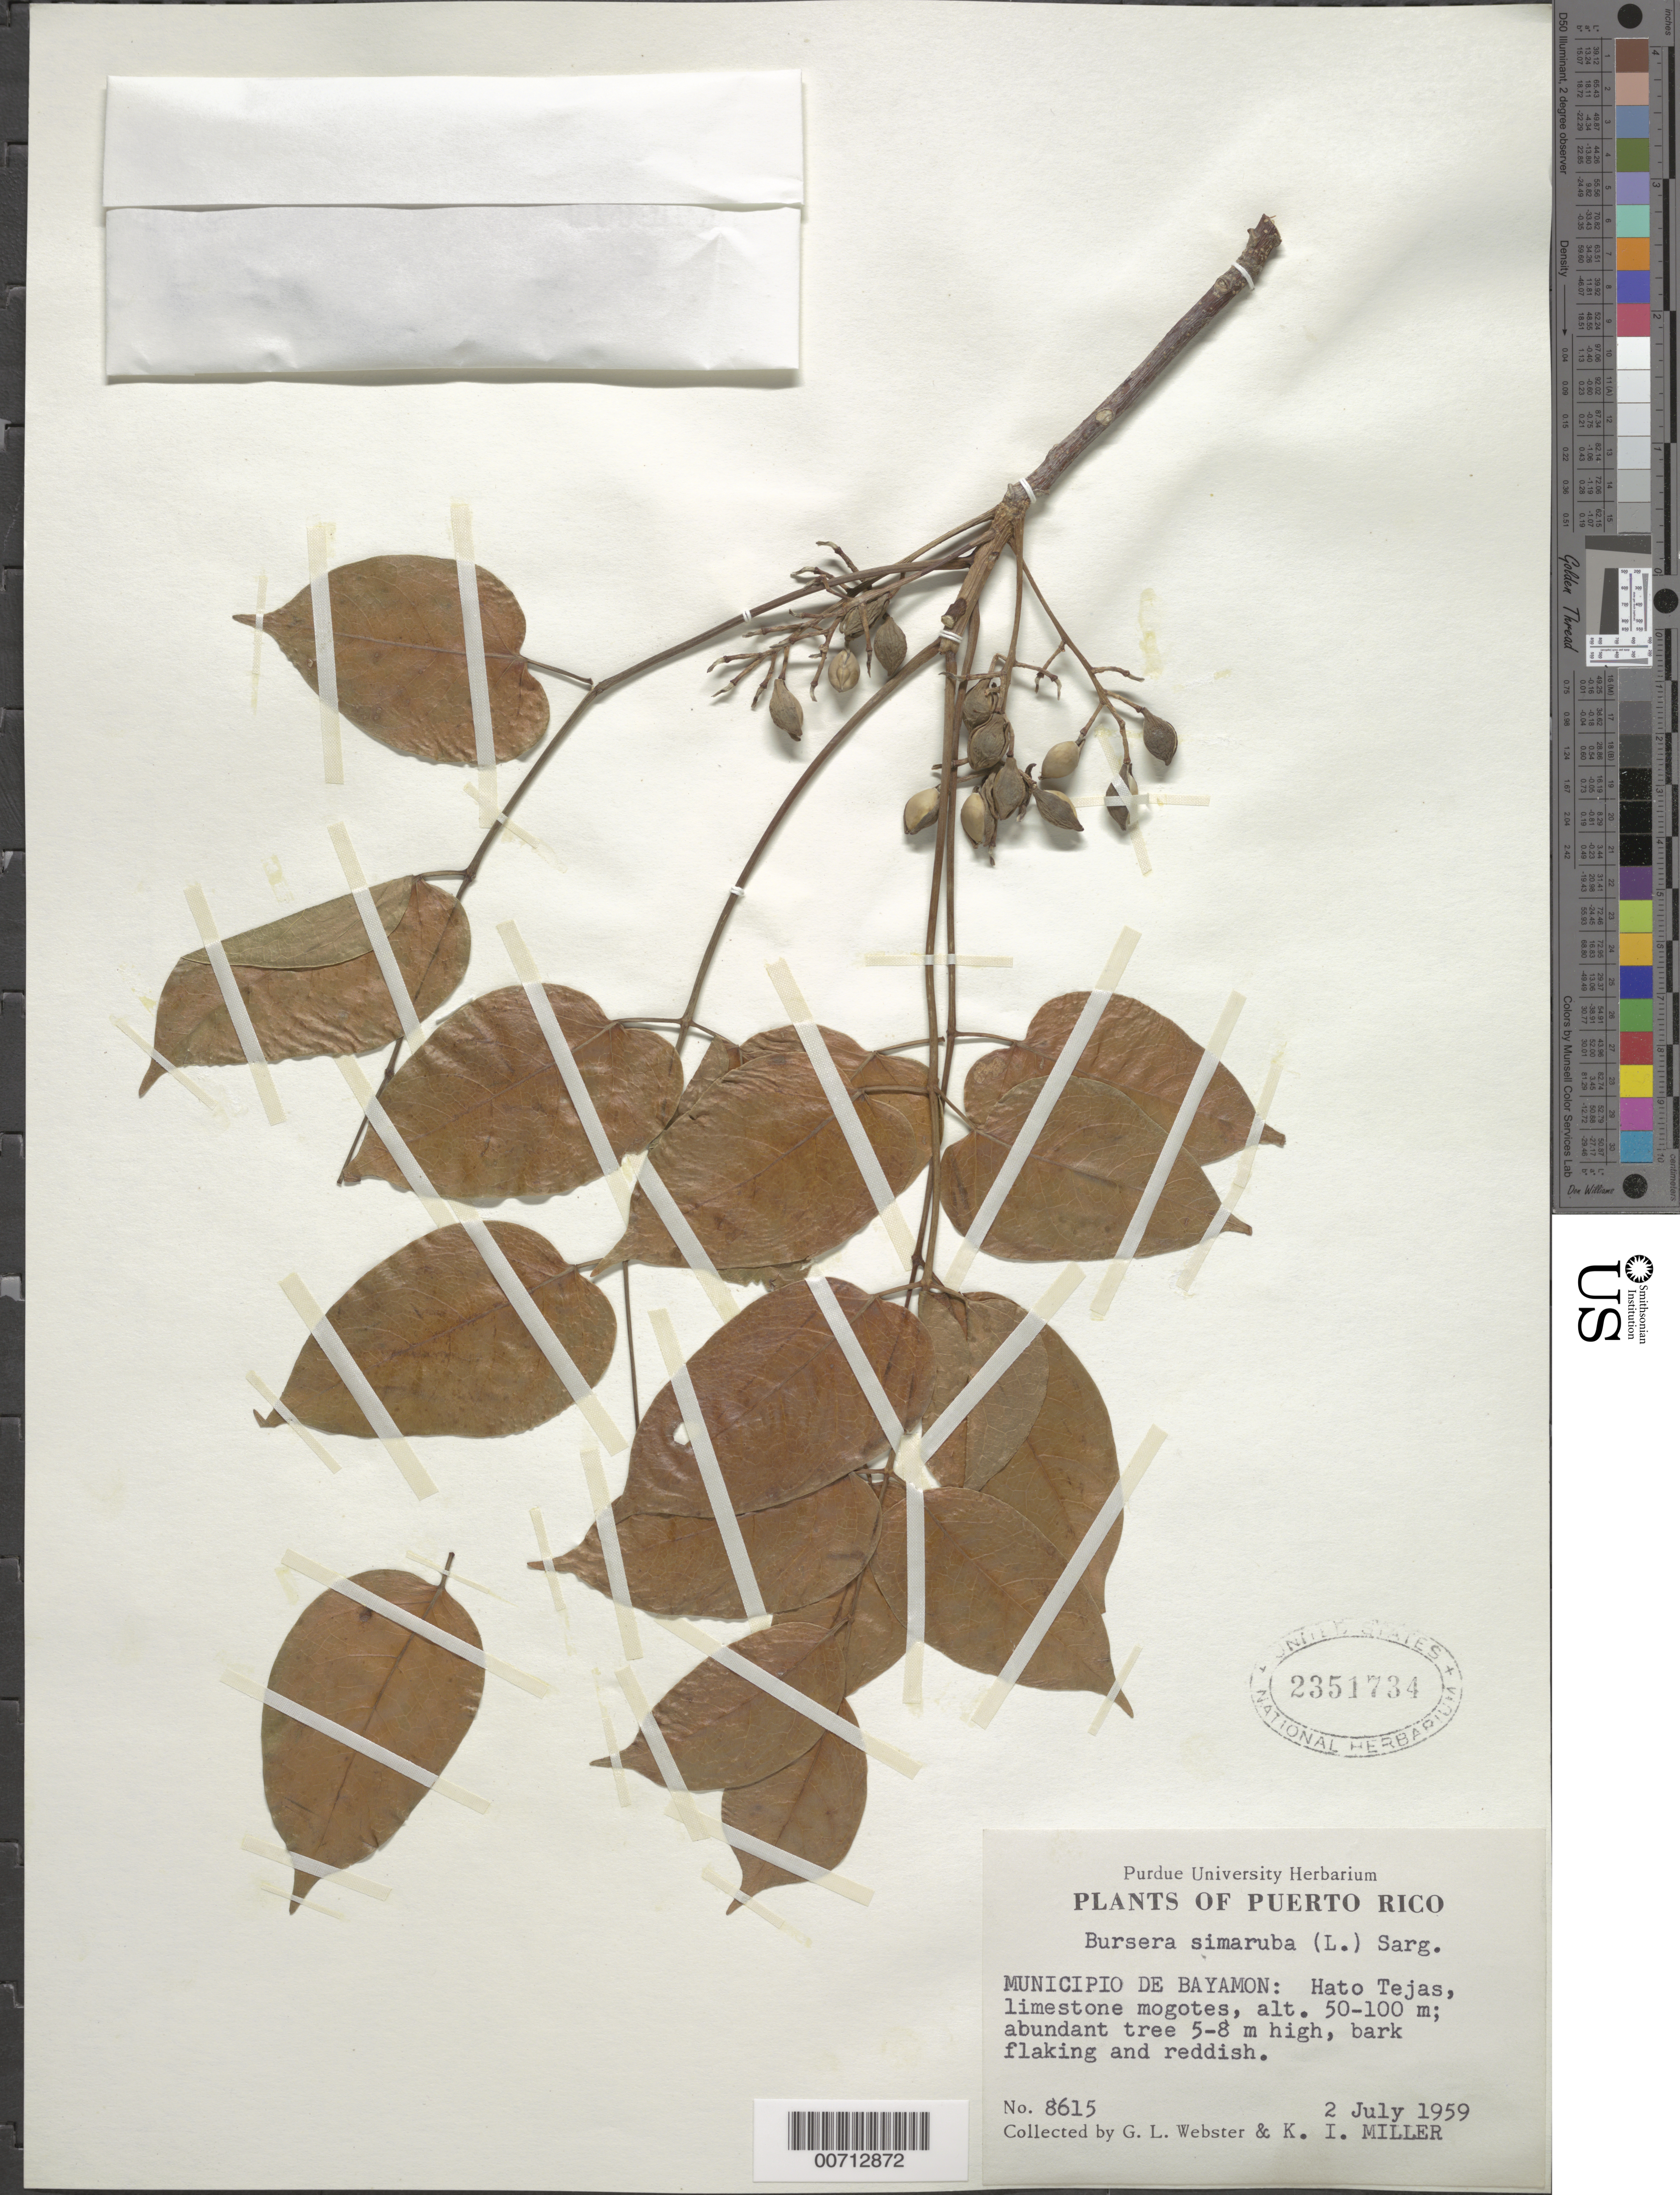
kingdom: Plantae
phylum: Tracheophyta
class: Magnoliopsida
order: Sapindales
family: Burseraceae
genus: Bursera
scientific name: Bursera simaruba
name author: (L.) Sarg.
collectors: G. L. Webster & K. I. Miller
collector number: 8615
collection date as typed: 02 Jul 1959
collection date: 1959-07-02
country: Puerto Rico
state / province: Bayamon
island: Greater Antilles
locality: Hato Tejas, limestone mogotes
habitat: Limestone mogotes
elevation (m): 50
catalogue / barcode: US 2351734